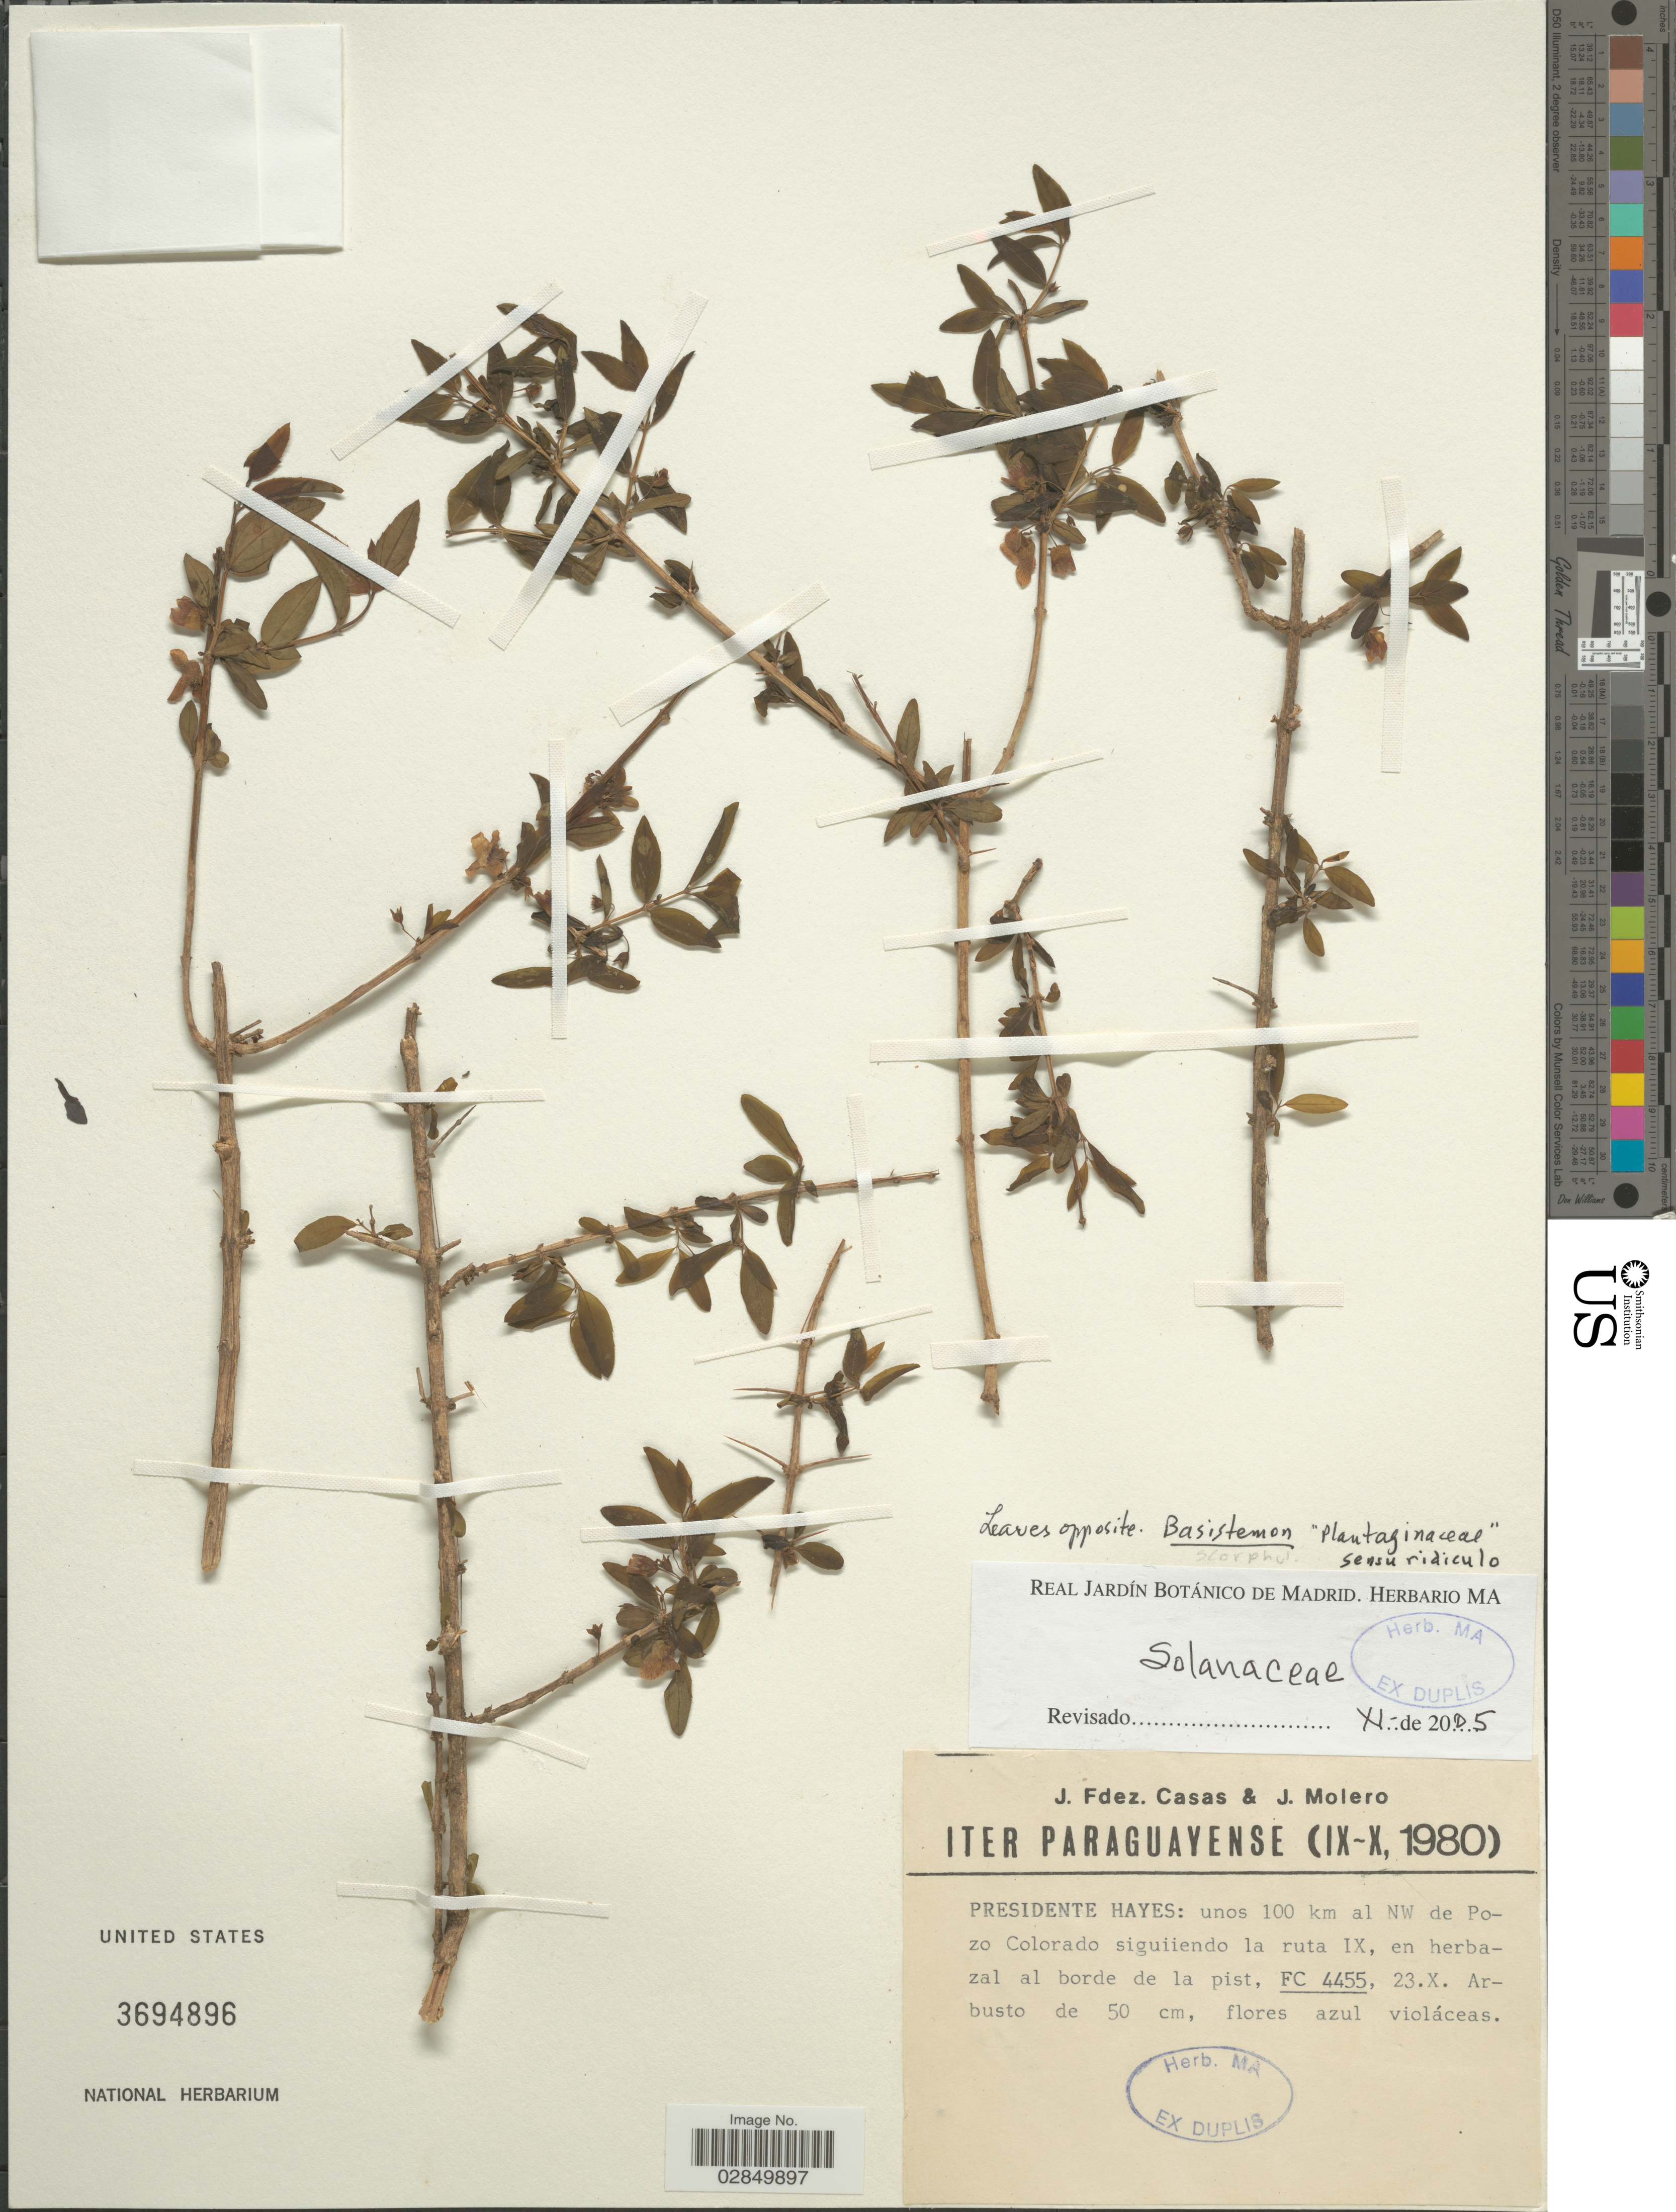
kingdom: Plantae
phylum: Tracheophyta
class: Magnoliopsida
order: Lamiales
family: Plantaginaceae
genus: Basistemon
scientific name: Basistemon sp.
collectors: J. Casas & J. Molero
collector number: FC4455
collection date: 1980-10-23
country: Paraguay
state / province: Presidente Hayes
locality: Unos 100 km al NW de Pozo Colorado siguiiendo la ruta IX, en herbazal al borde de la pist.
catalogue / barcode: US 3694896